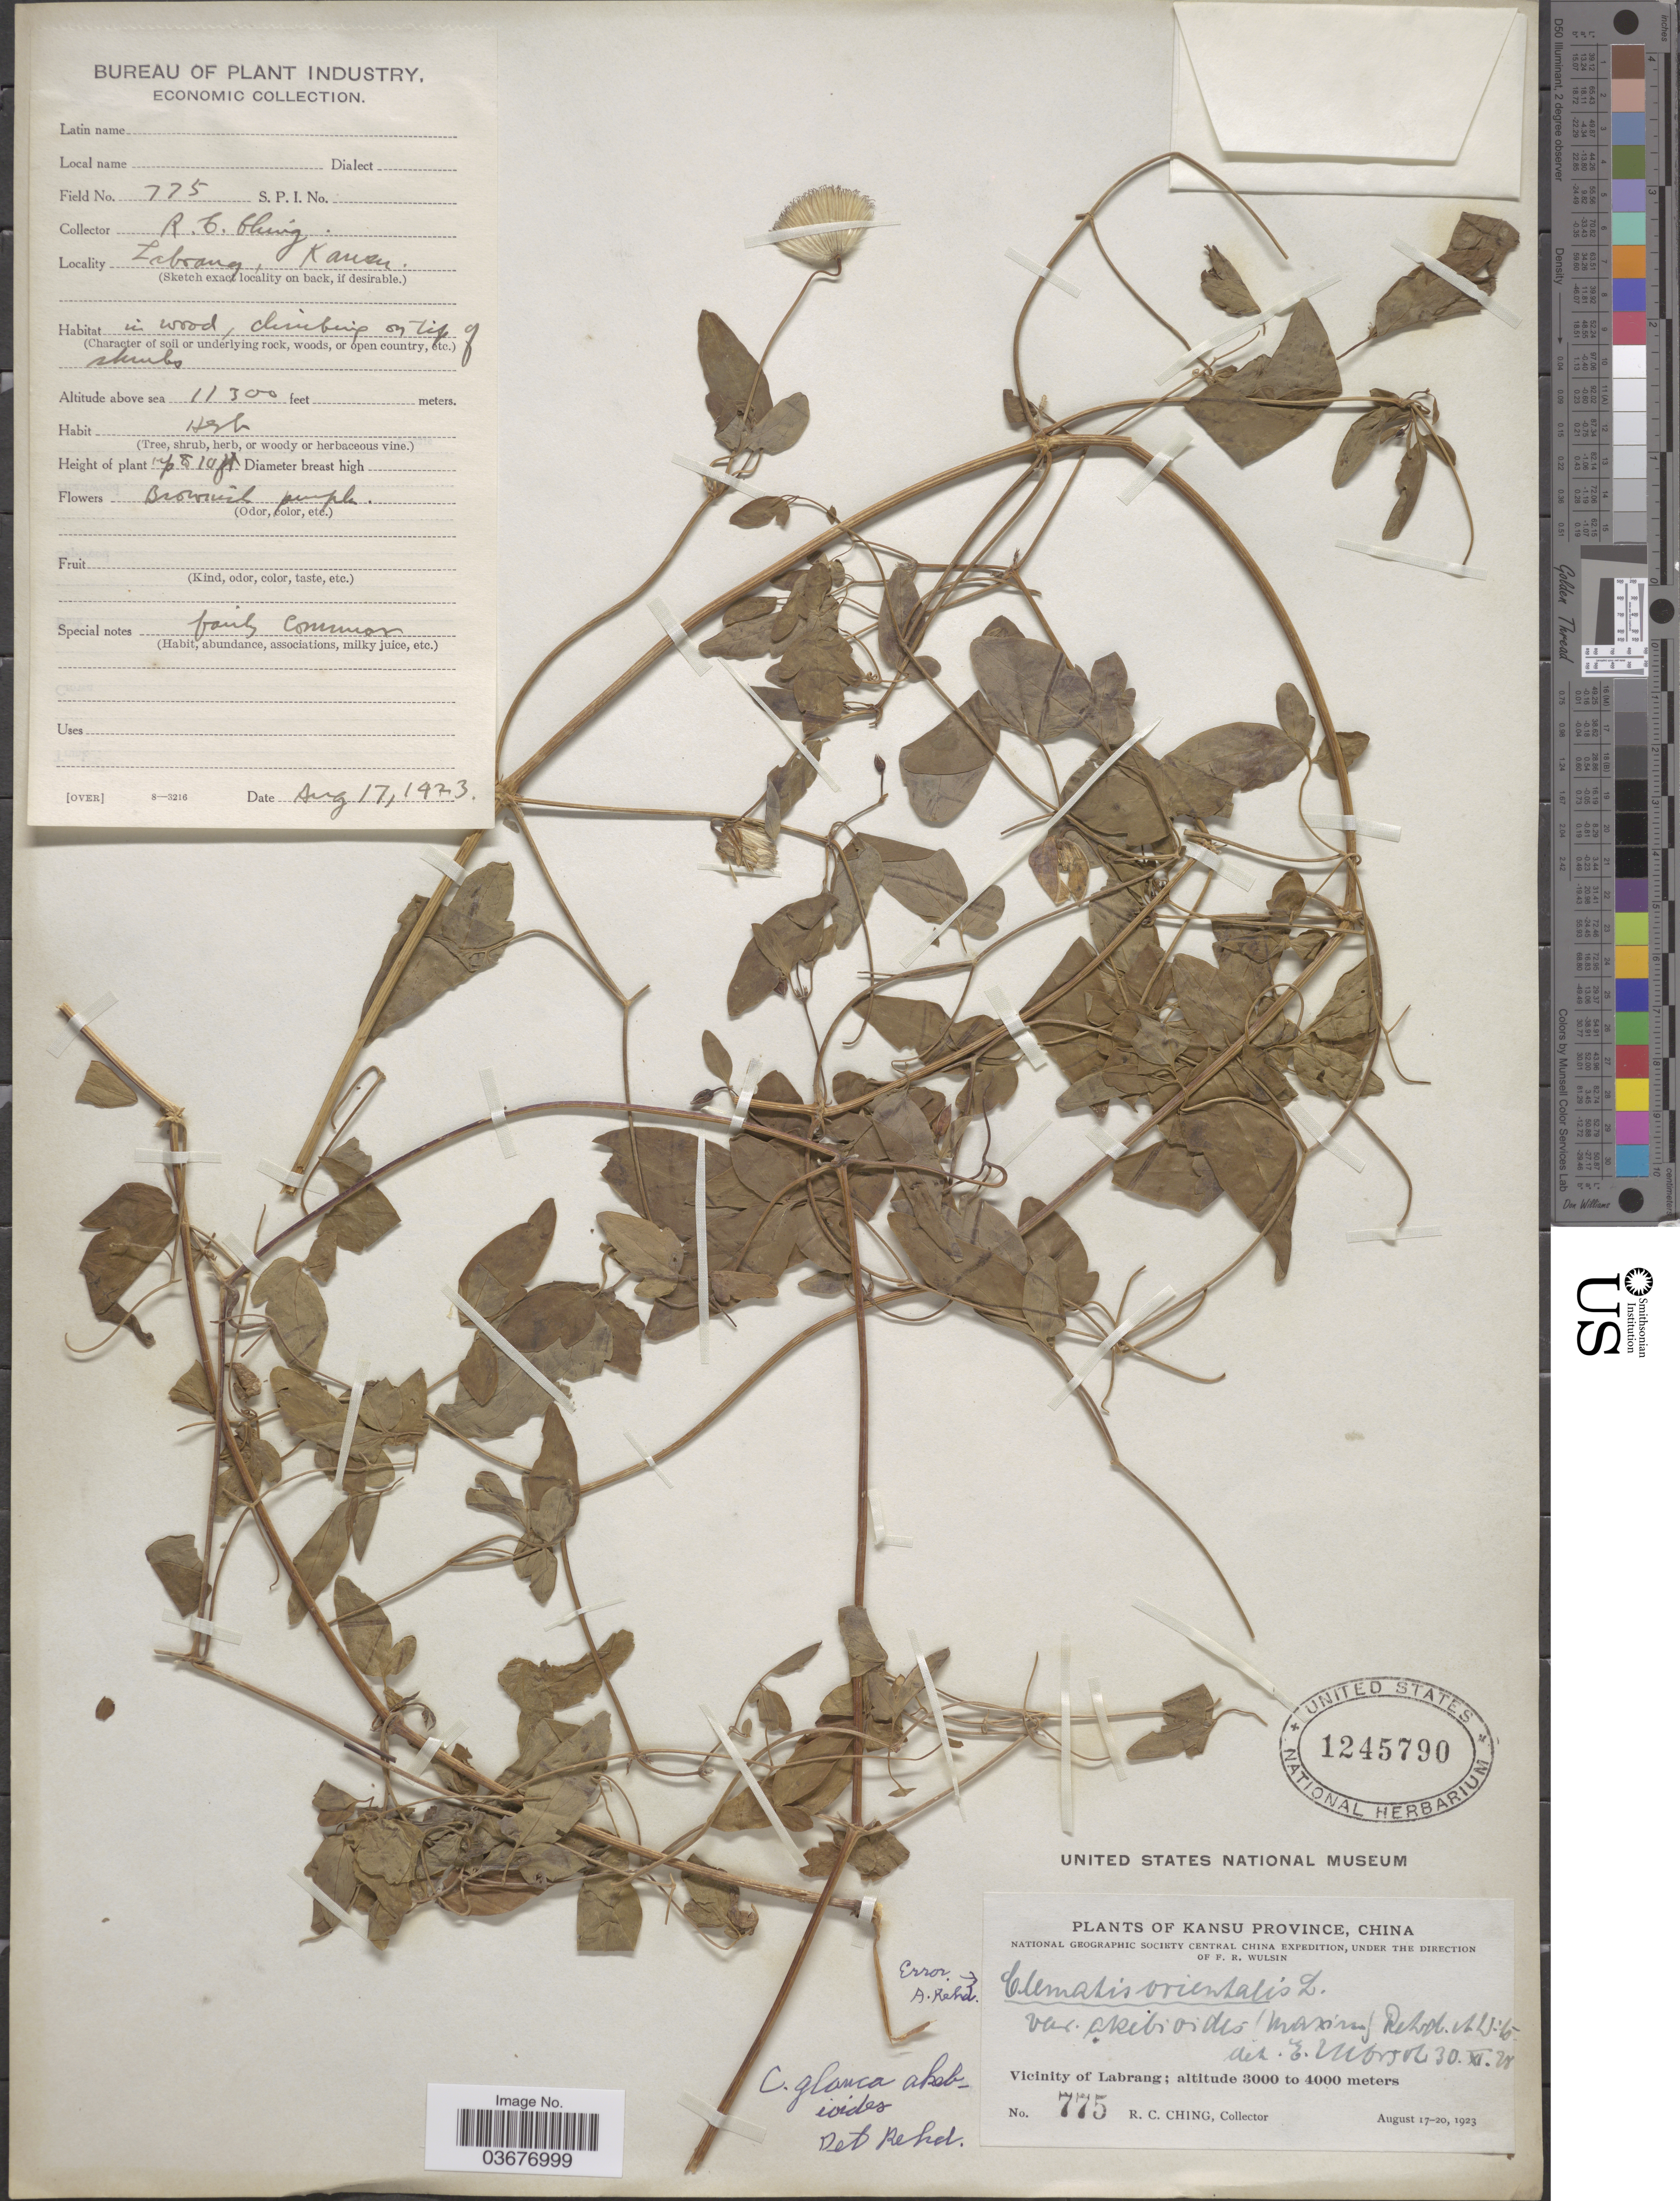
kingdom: Plantae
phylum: Tracheophyta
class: Magnoliopsida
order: Ranunculales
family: Ranunculaceae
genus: Clematis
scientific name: Clematis glauca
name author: Willd.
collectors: R. C. Ching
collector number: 775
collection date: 1923-08-17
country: China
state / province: Gansu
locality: Kansu Province. Vicinity of Labrang.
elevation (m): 3444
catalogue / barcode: US 1245790